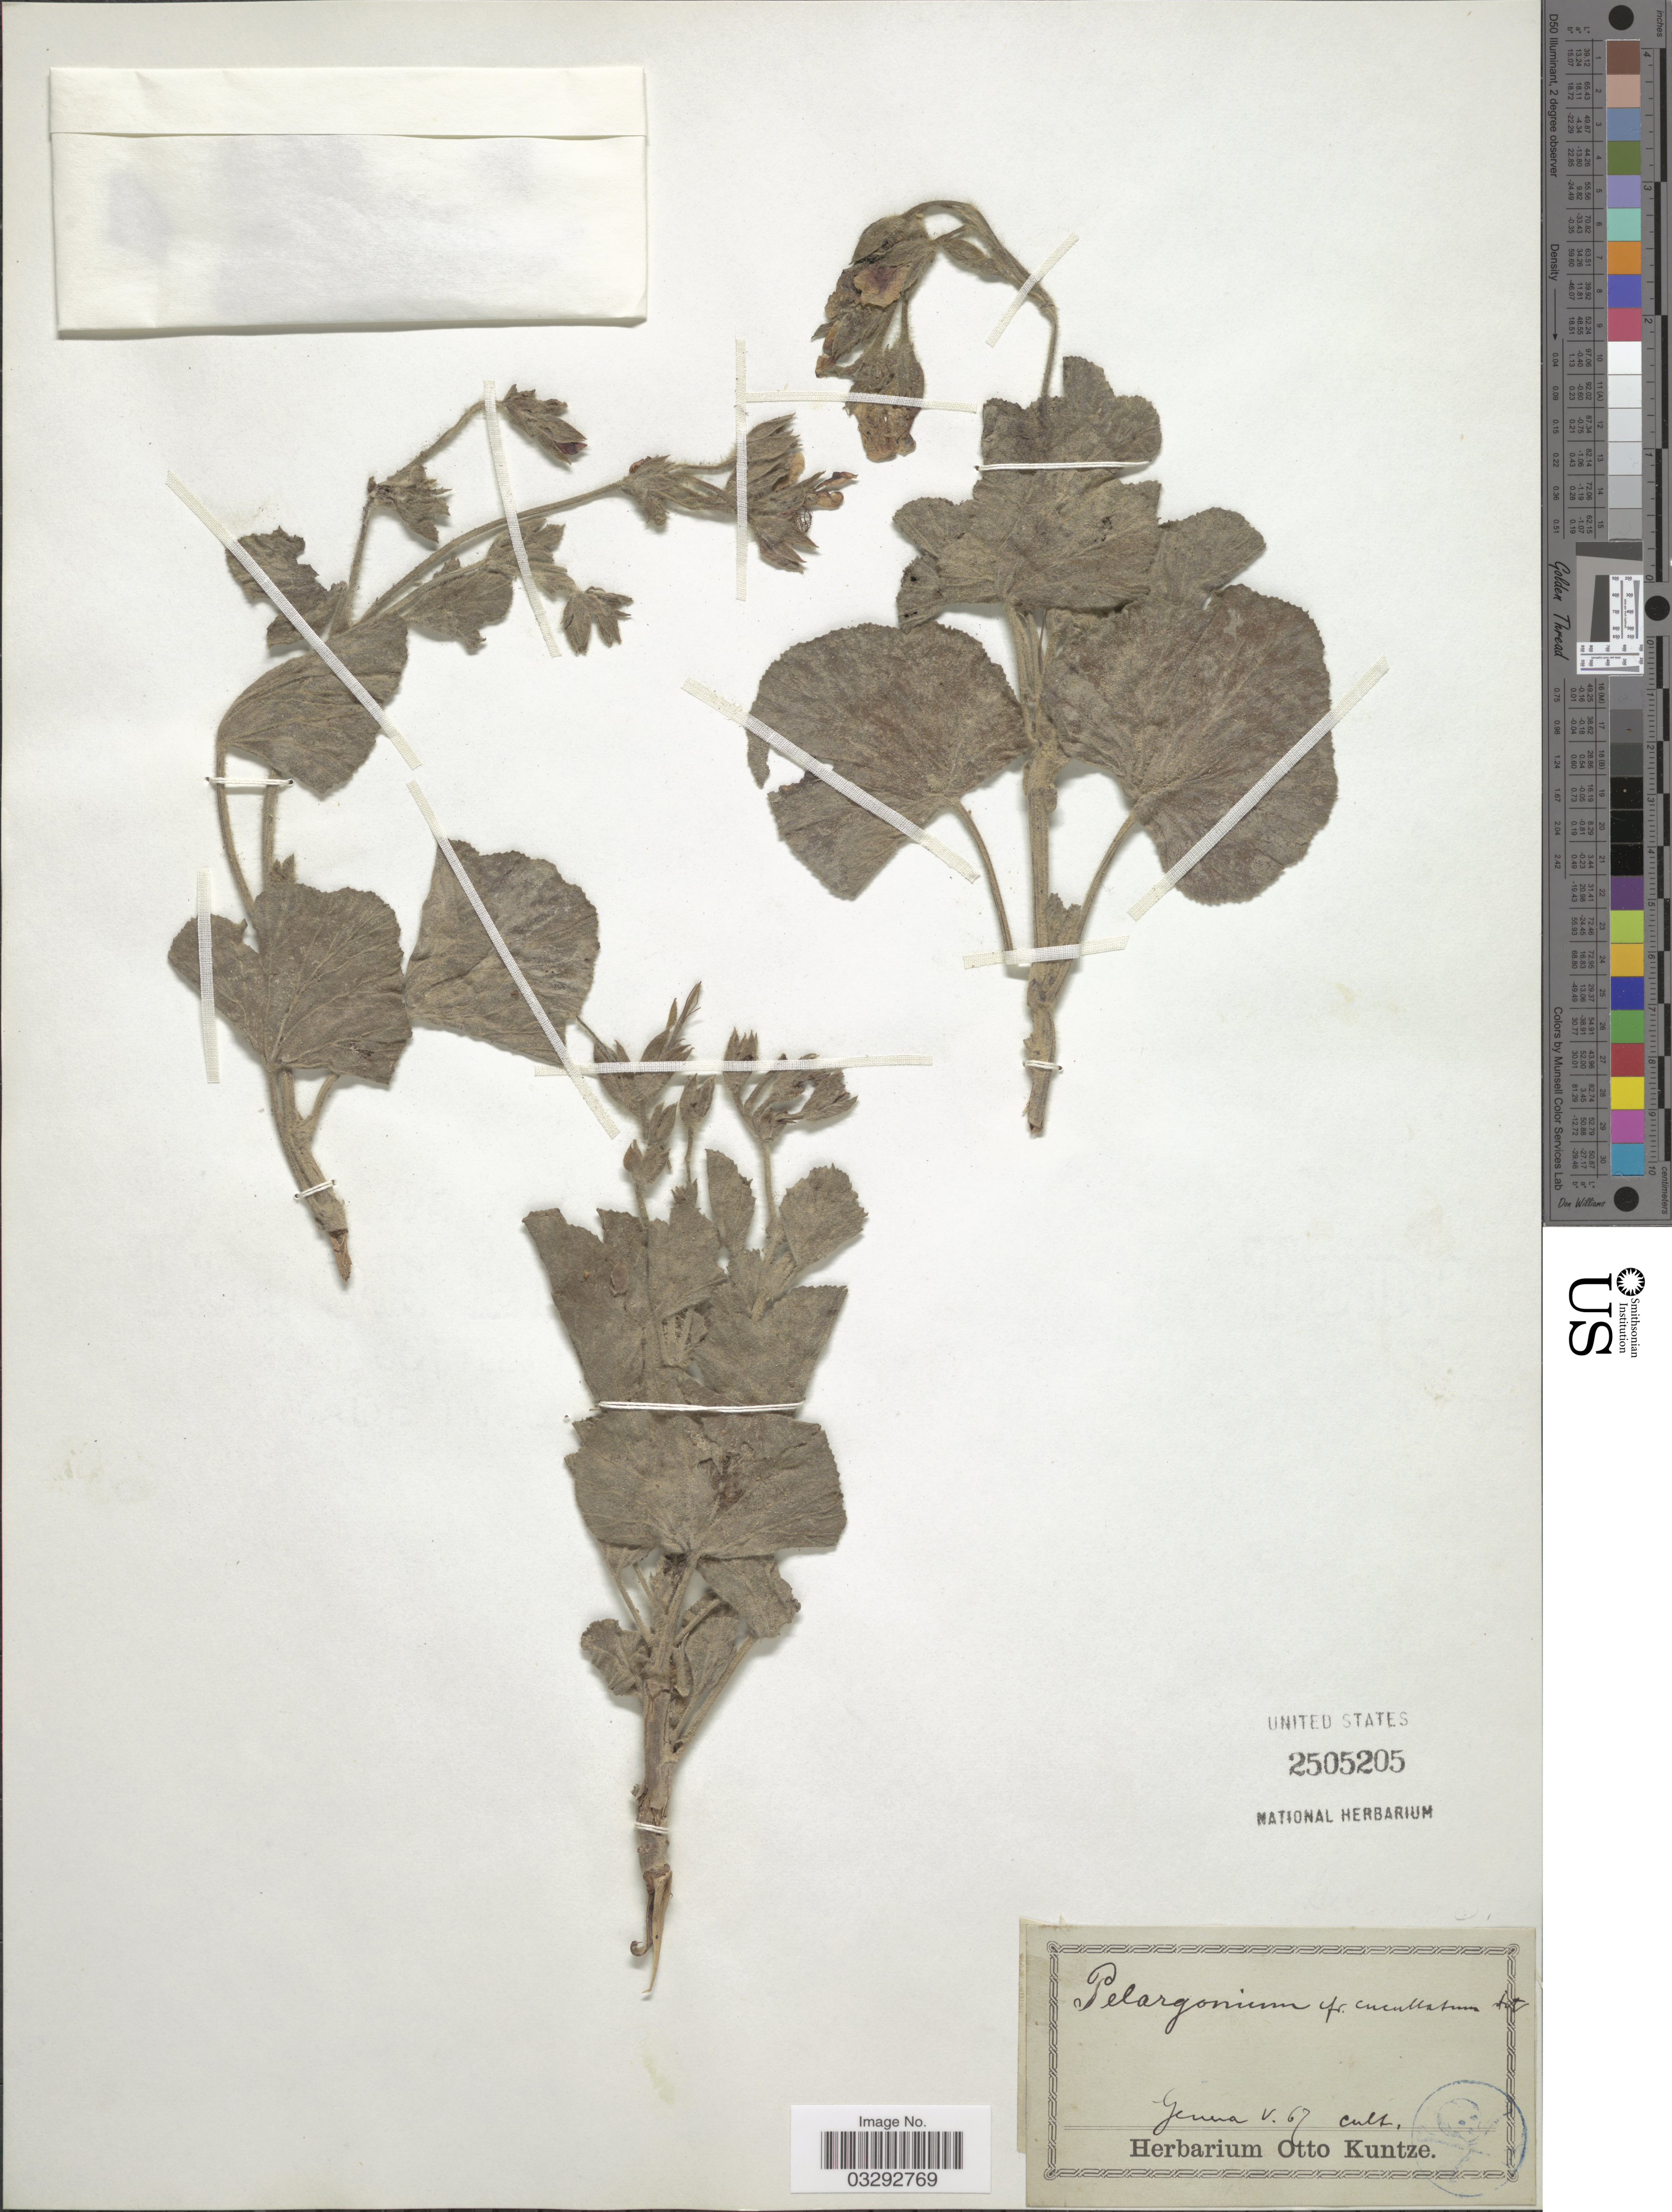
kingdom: Plantae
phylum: Tracheophyta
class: Magnoliopsida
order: Geraniales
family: Geraniaceae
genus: Pelargonium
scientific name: Pelargonium cucullatum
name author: L'Hér.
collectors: ex herb. Otto Kuntze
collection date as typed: Transcribed d/m/y: /5/67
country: Switzerland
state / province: Genève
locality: Geneva.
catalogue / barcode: US 2505205